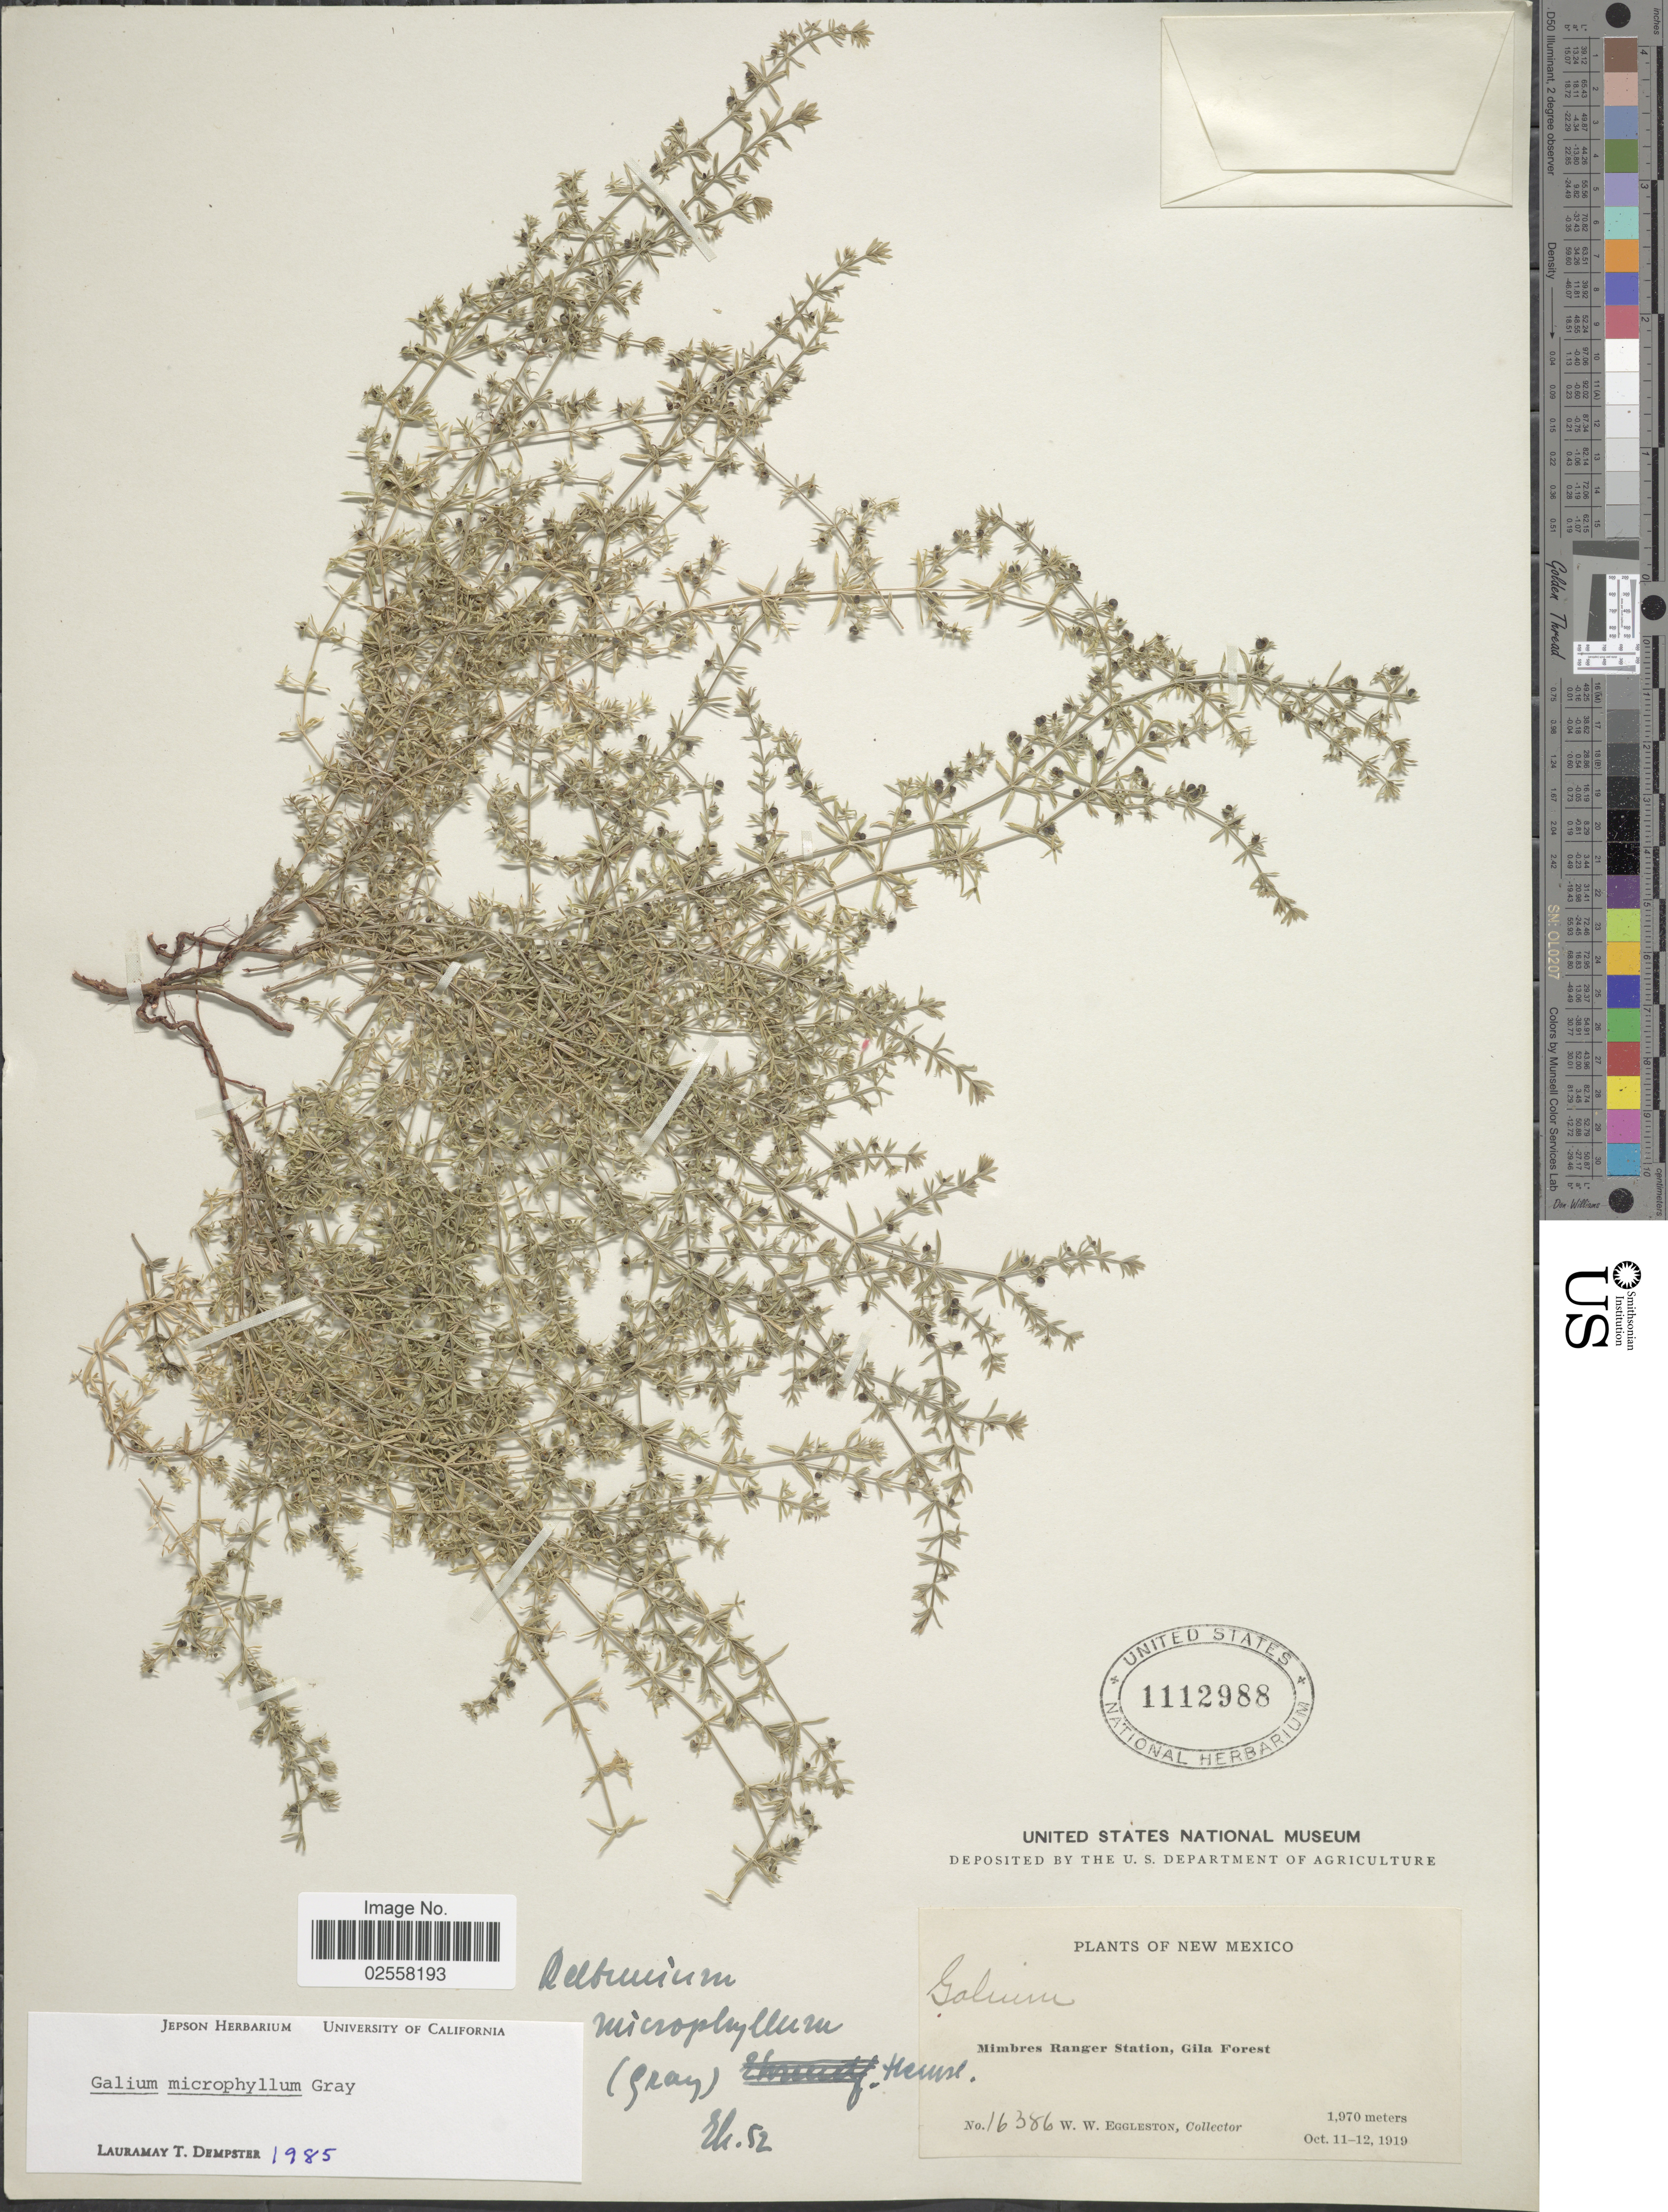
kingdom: Plantae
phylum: Tracheophyta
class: Magnoliopsida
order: Gentianales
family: Rubiaceae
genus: Galium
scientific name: Galium microphyllum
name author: A. Gray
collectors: W. W. Eggleston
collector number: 16386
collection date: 1919-10-11/1919-10-12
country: United States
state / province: New Mexico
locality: Mimbres Ranger Station, Gila Forest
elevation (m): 1970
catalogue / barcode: US 1112988